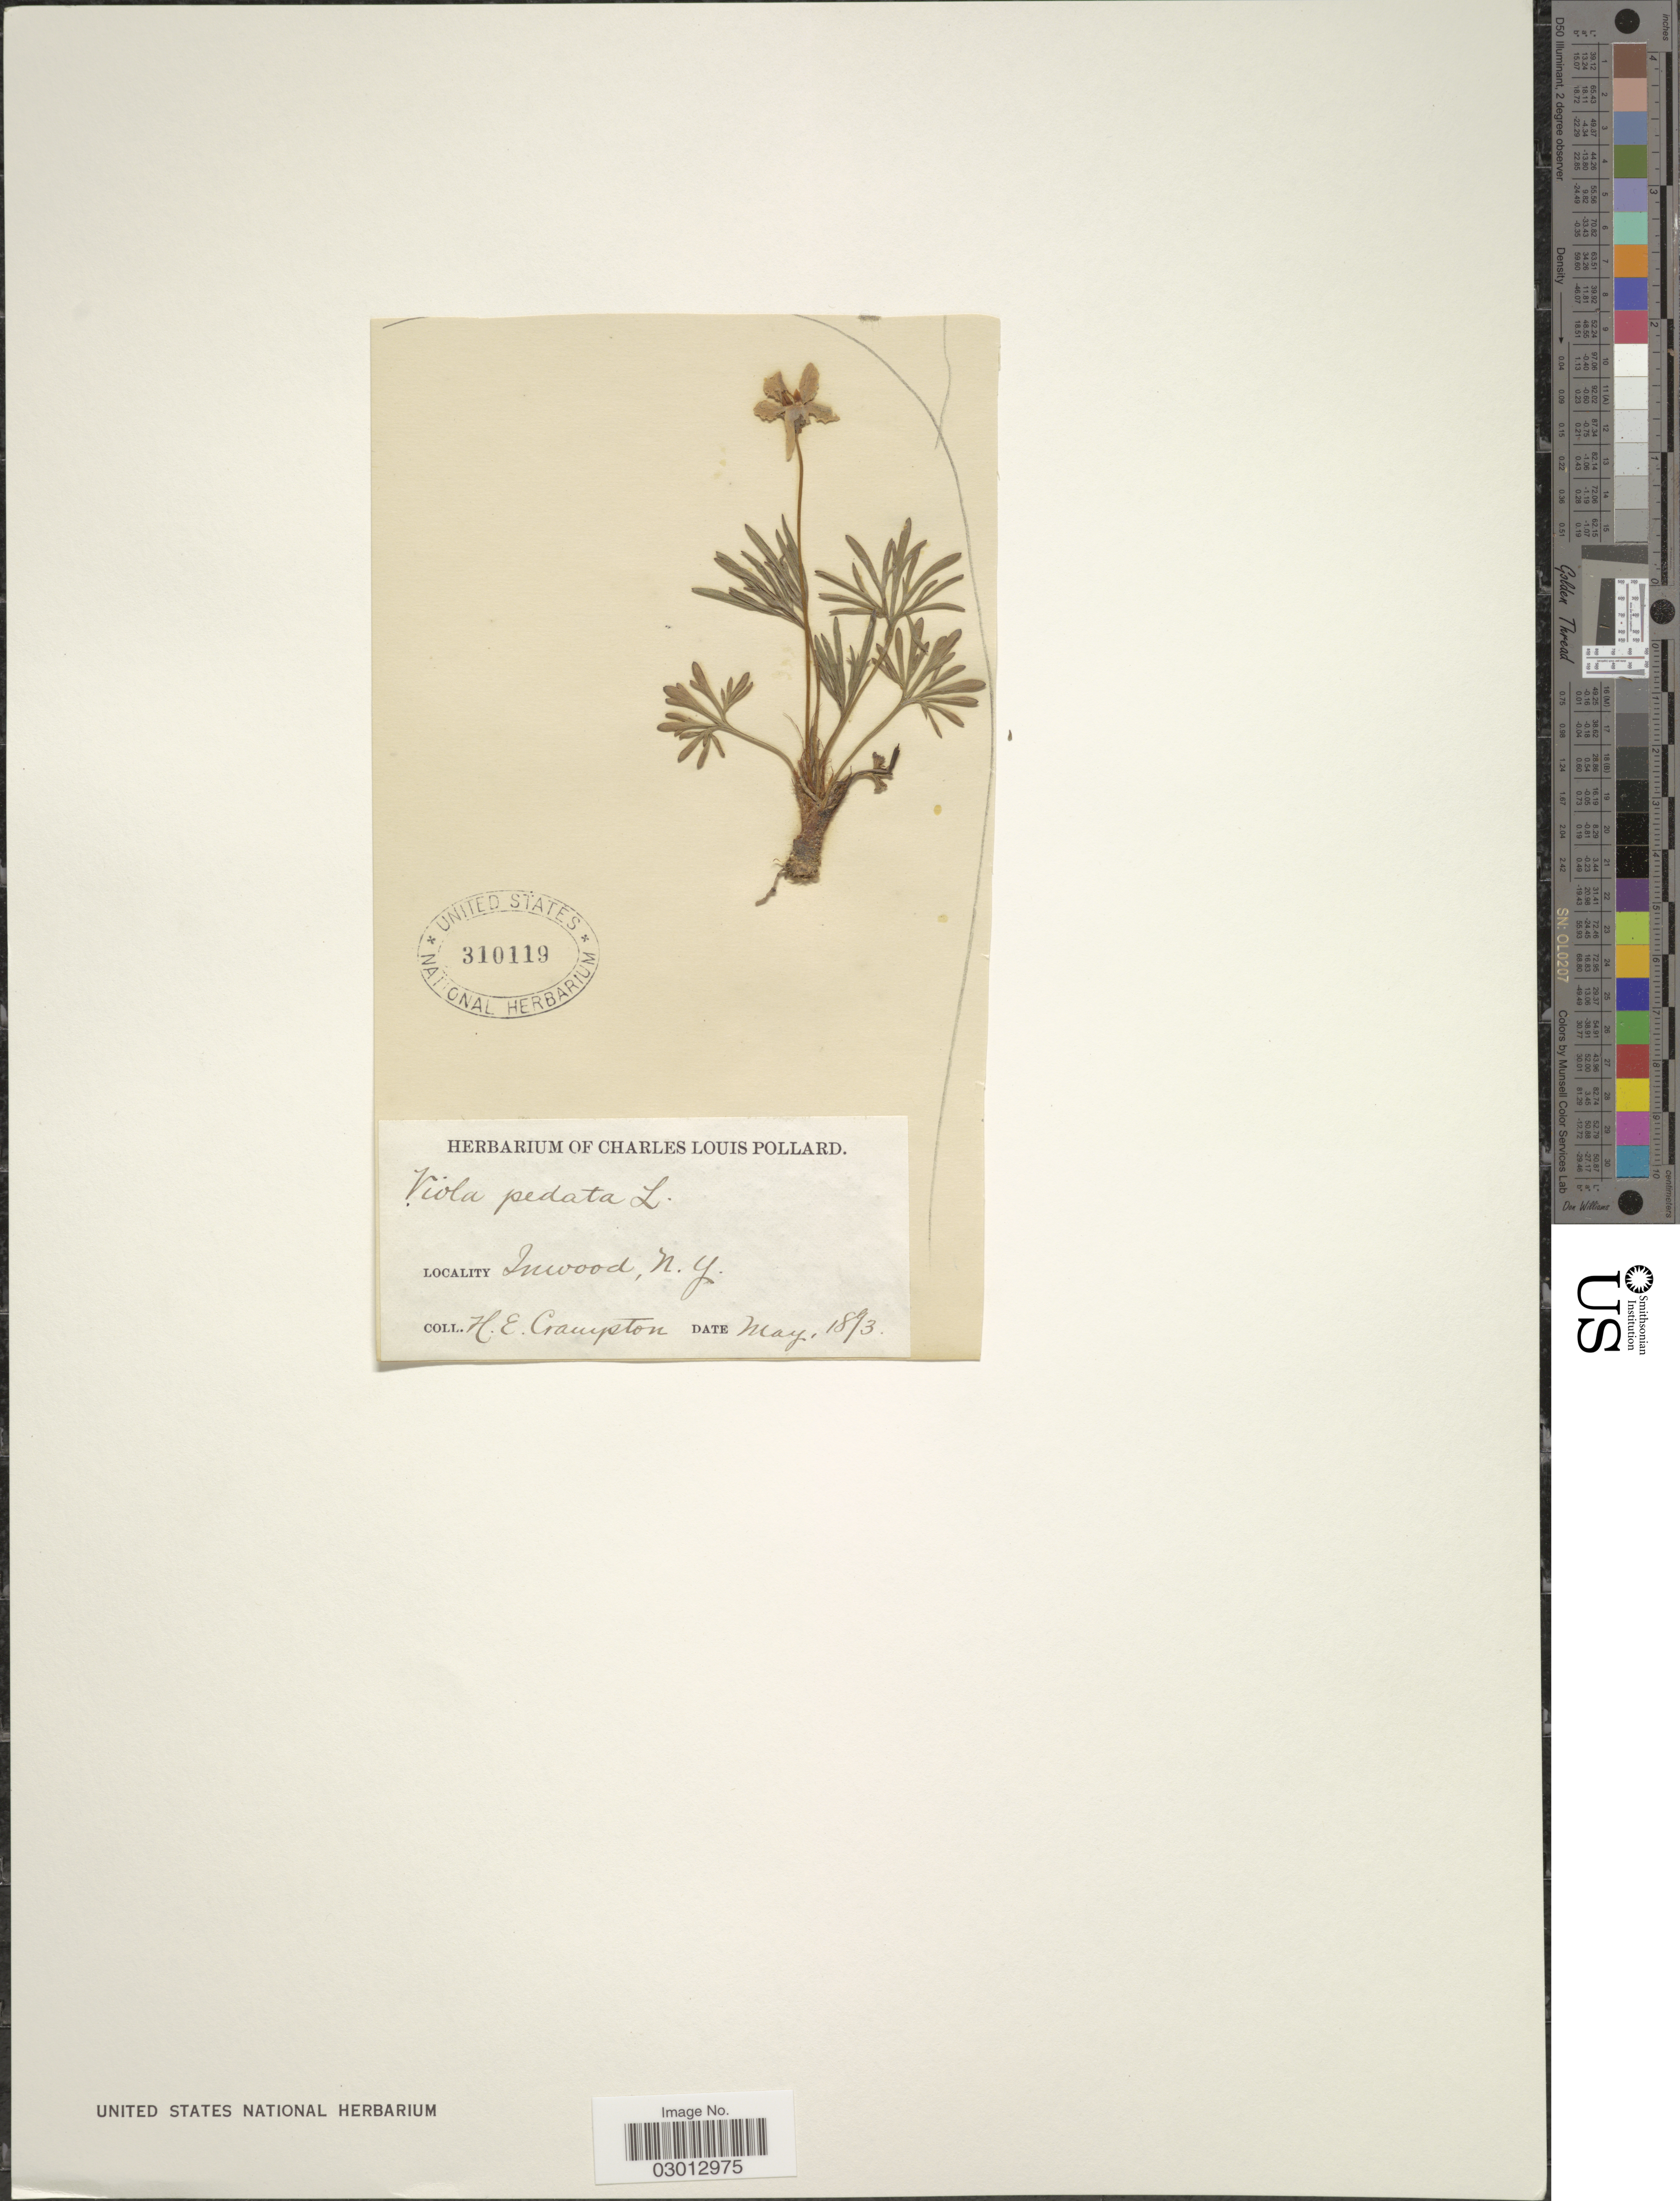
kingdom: Plantae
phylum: Tracheophyta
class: Magnoliopsida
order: Malpighiales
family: Violaceae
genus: Viola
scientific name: Viola pedata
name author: L.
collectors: H. Crampton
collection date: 1893-05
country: United States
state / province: New York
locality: Inwood.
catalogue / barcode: US 310119